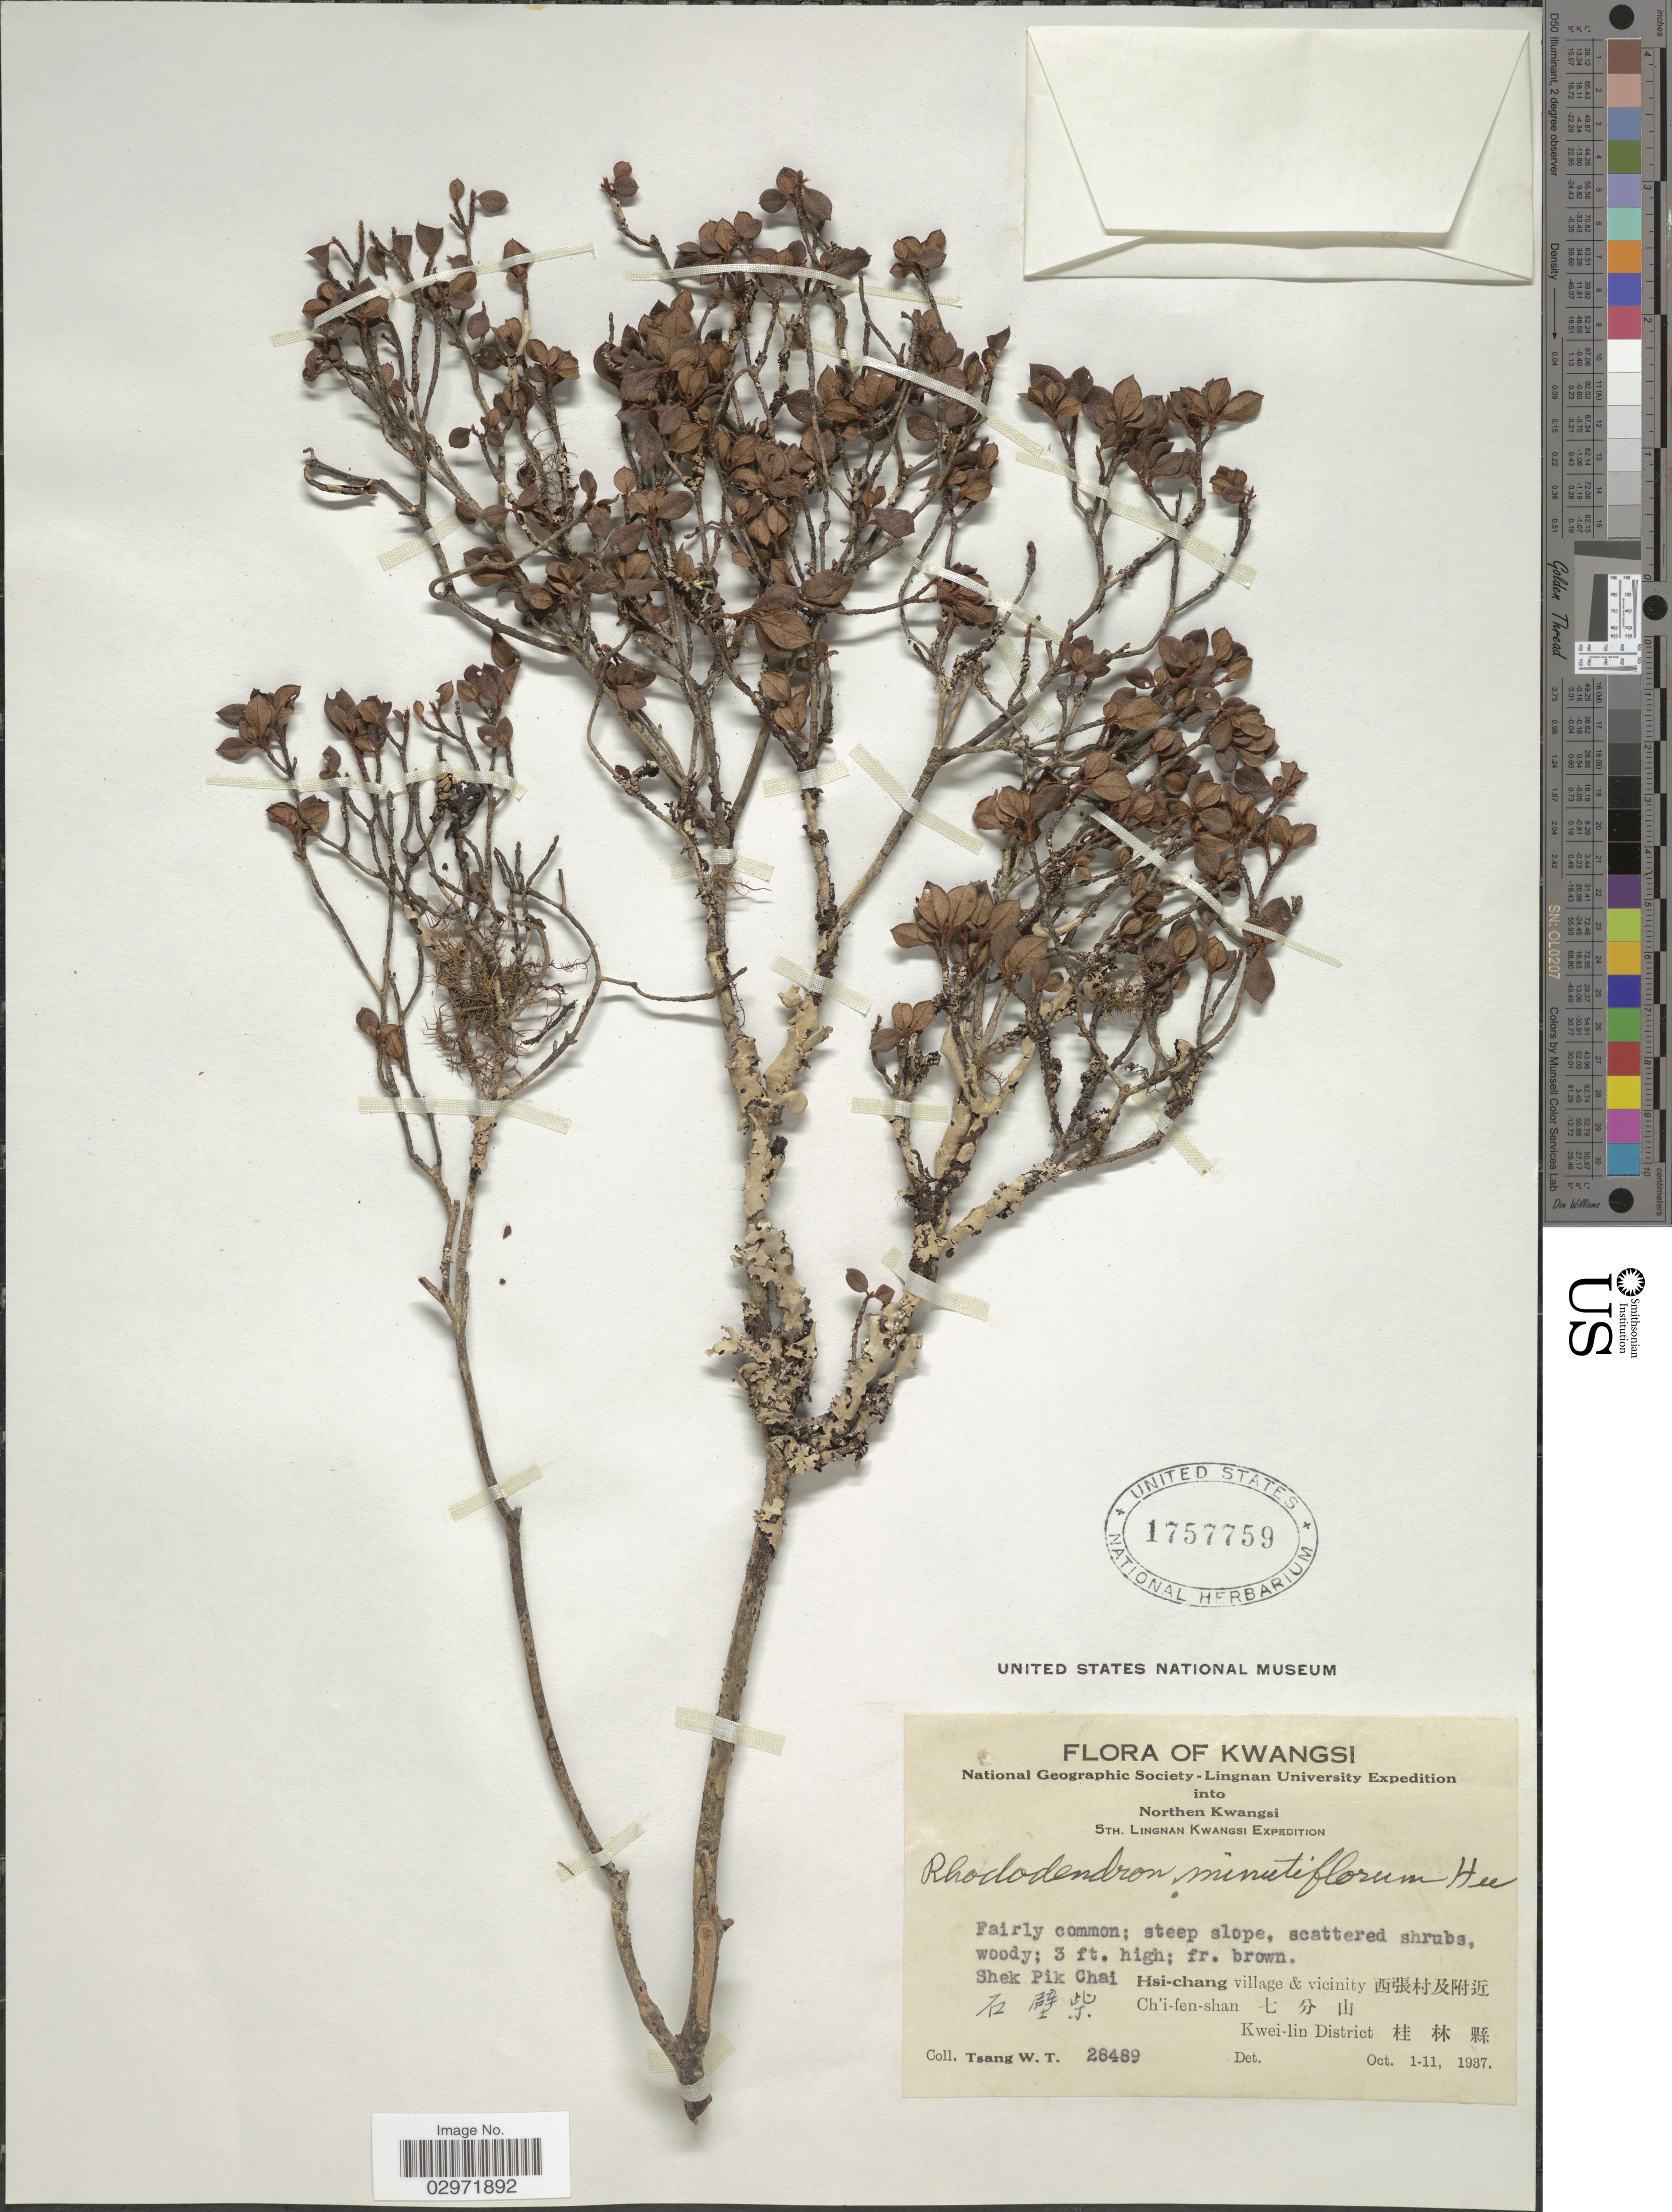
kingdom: Plantae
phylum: Tracheophyta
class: Magnoliopsida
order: Ericales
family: Ericaceae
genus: Rhododendron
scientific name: Rhododendron minutiflorum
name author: Hu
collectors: W. T. Tsang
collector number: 28489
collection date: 1937-10-01/1937-10-11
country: China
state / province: Guangxi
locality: Northern Kwangsi, Shek Pik Chai, Hsi-chang village & vicinity, Ch'i-fen-shan, Kwei-lin District.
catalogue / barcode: US 1757759